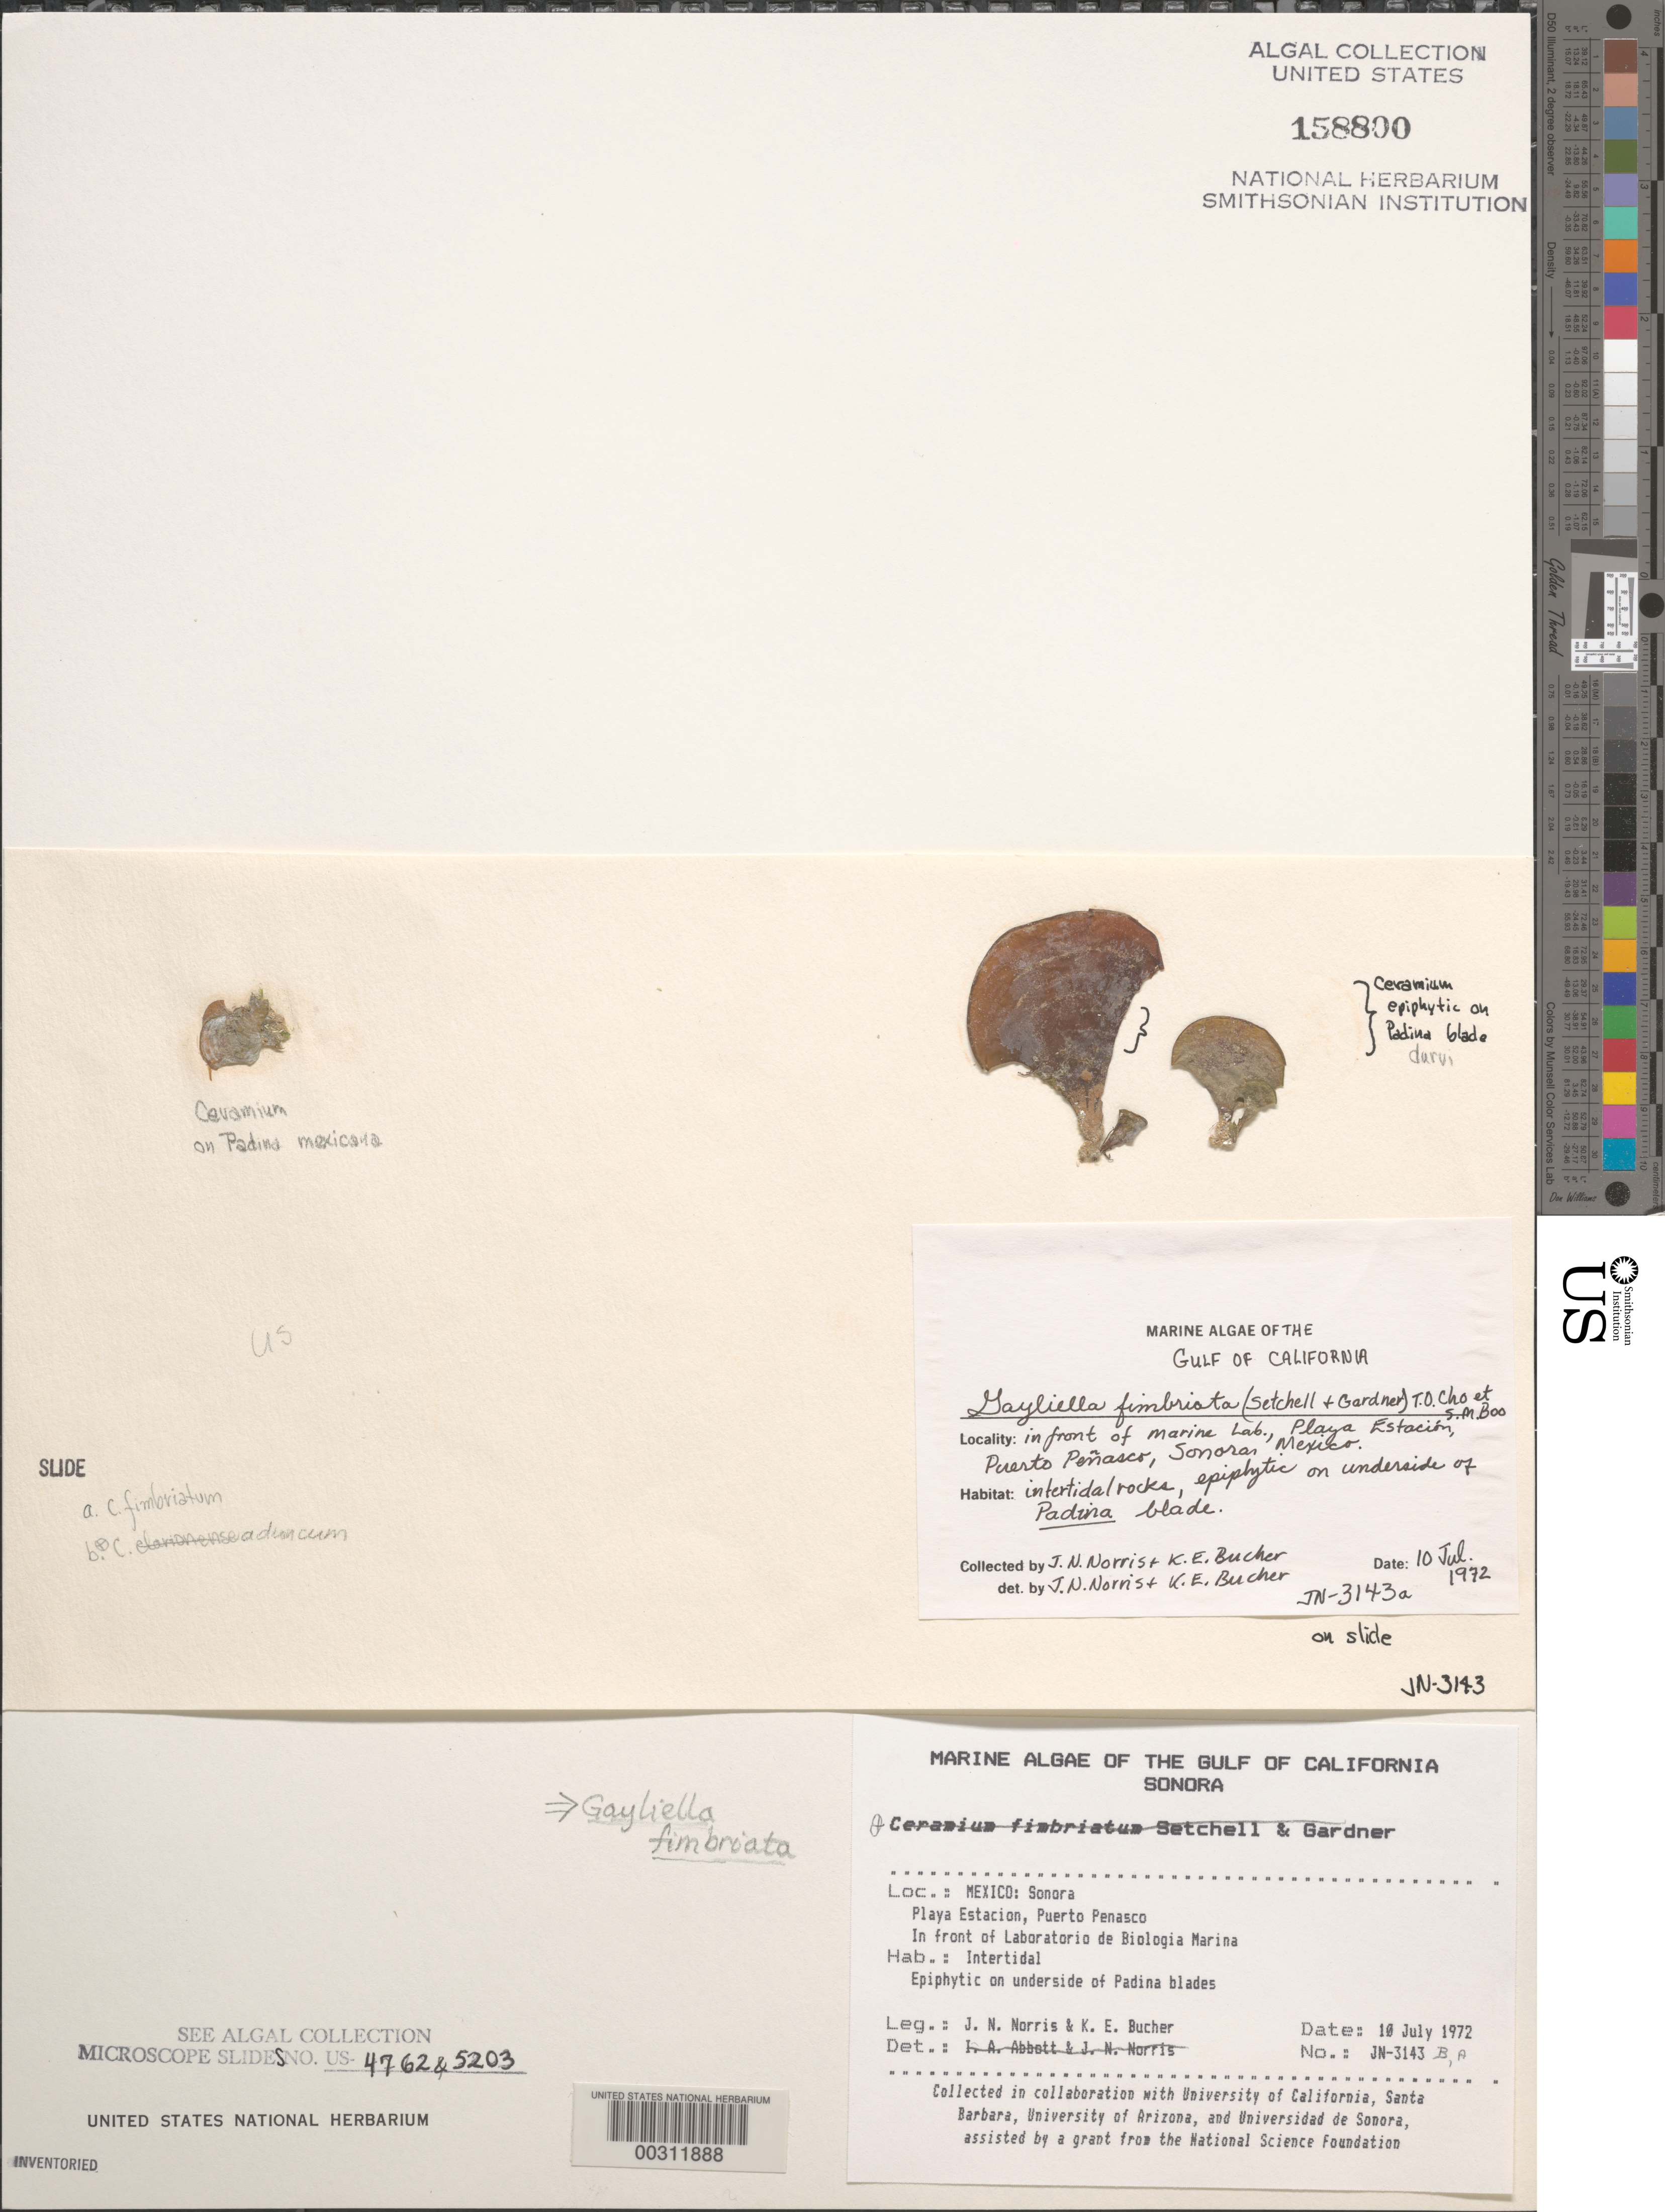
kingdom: Plantae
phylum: Rhodophyta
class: Florideophyceae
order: Ceramiales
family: Ceramiaceae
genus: Gayliella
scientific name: Gayliella fimbriata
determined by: Norris, J. N.; Bucher, K. E.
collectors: J. N. Norris & K. E. Bucher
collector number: JN-3143A & JN-3143B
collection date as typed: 10 Jul 1972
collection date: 1972-07-10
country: Mexico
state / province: Sonora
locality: Playa Estacion, Puerto Penasco, marine station shore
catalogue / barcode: US 158800